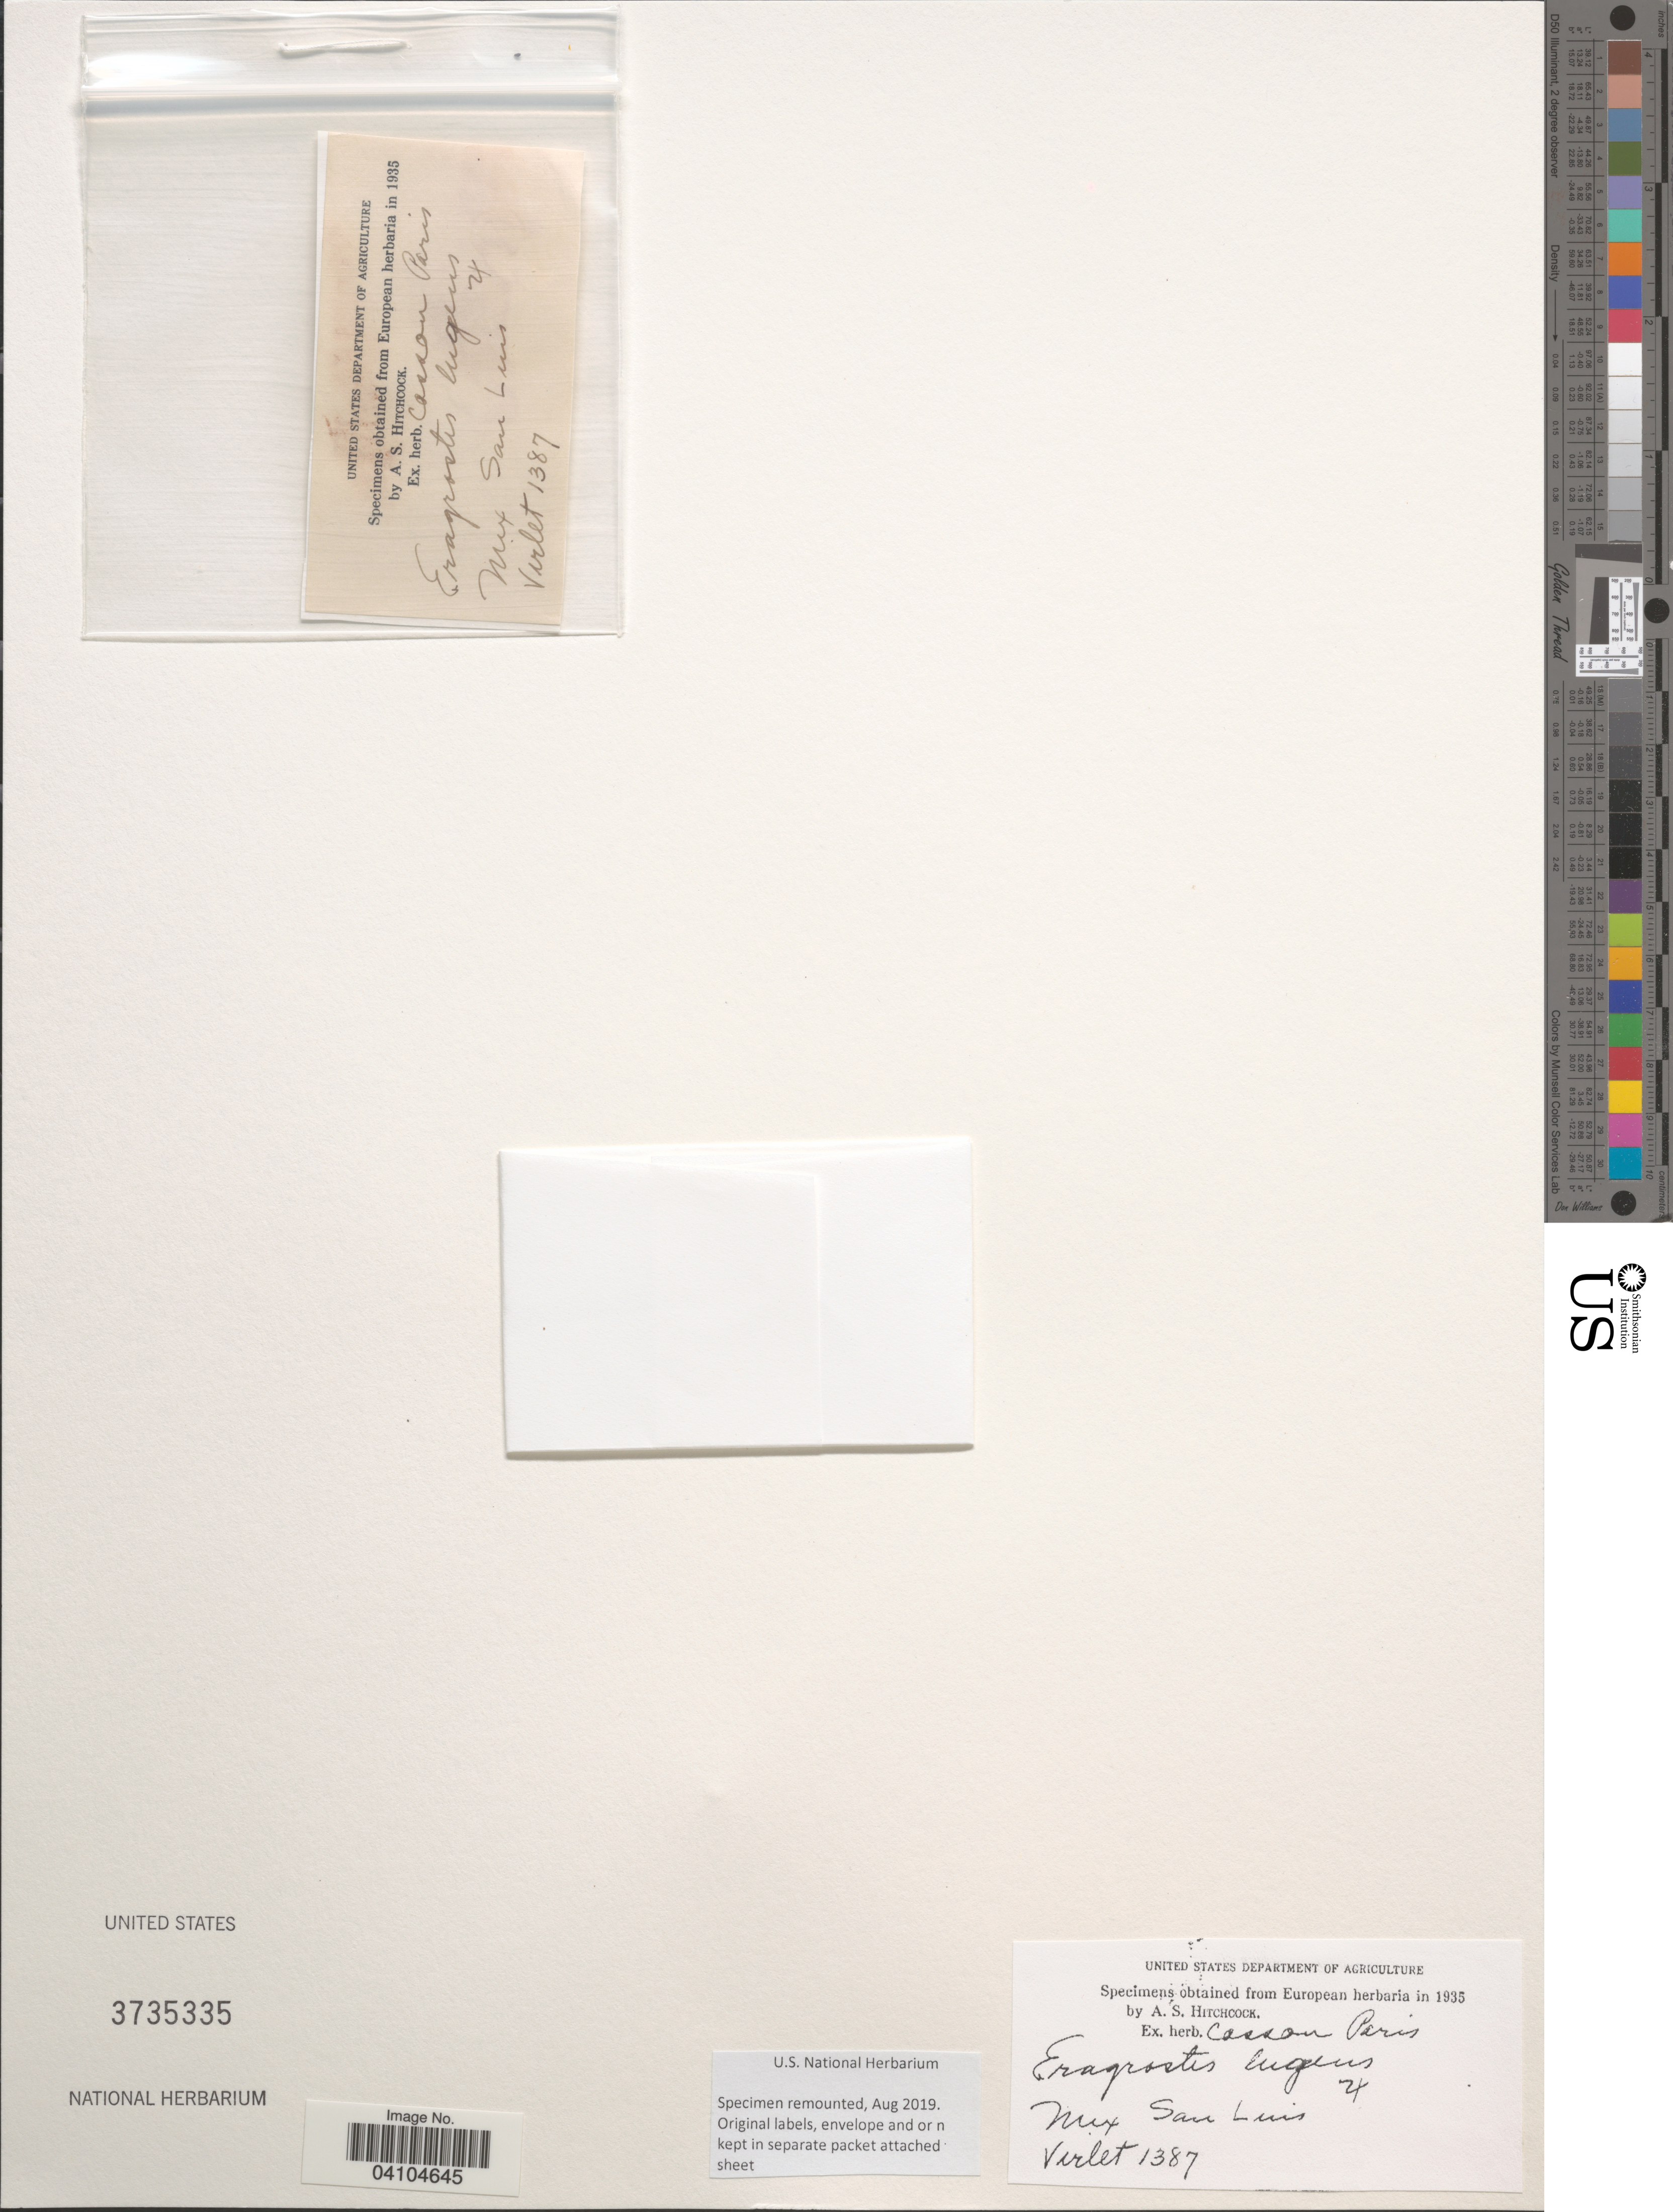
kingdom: Plantae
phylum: Tracheophyta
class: Liliopsida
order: Poales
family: Poaceae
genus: Eragrostis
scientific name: Eragrostis lugens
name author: Nees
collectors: -. Verlet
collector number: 1387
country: Mexico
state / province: San Luis Potosí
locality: San Luis.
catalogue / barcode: US 3735335